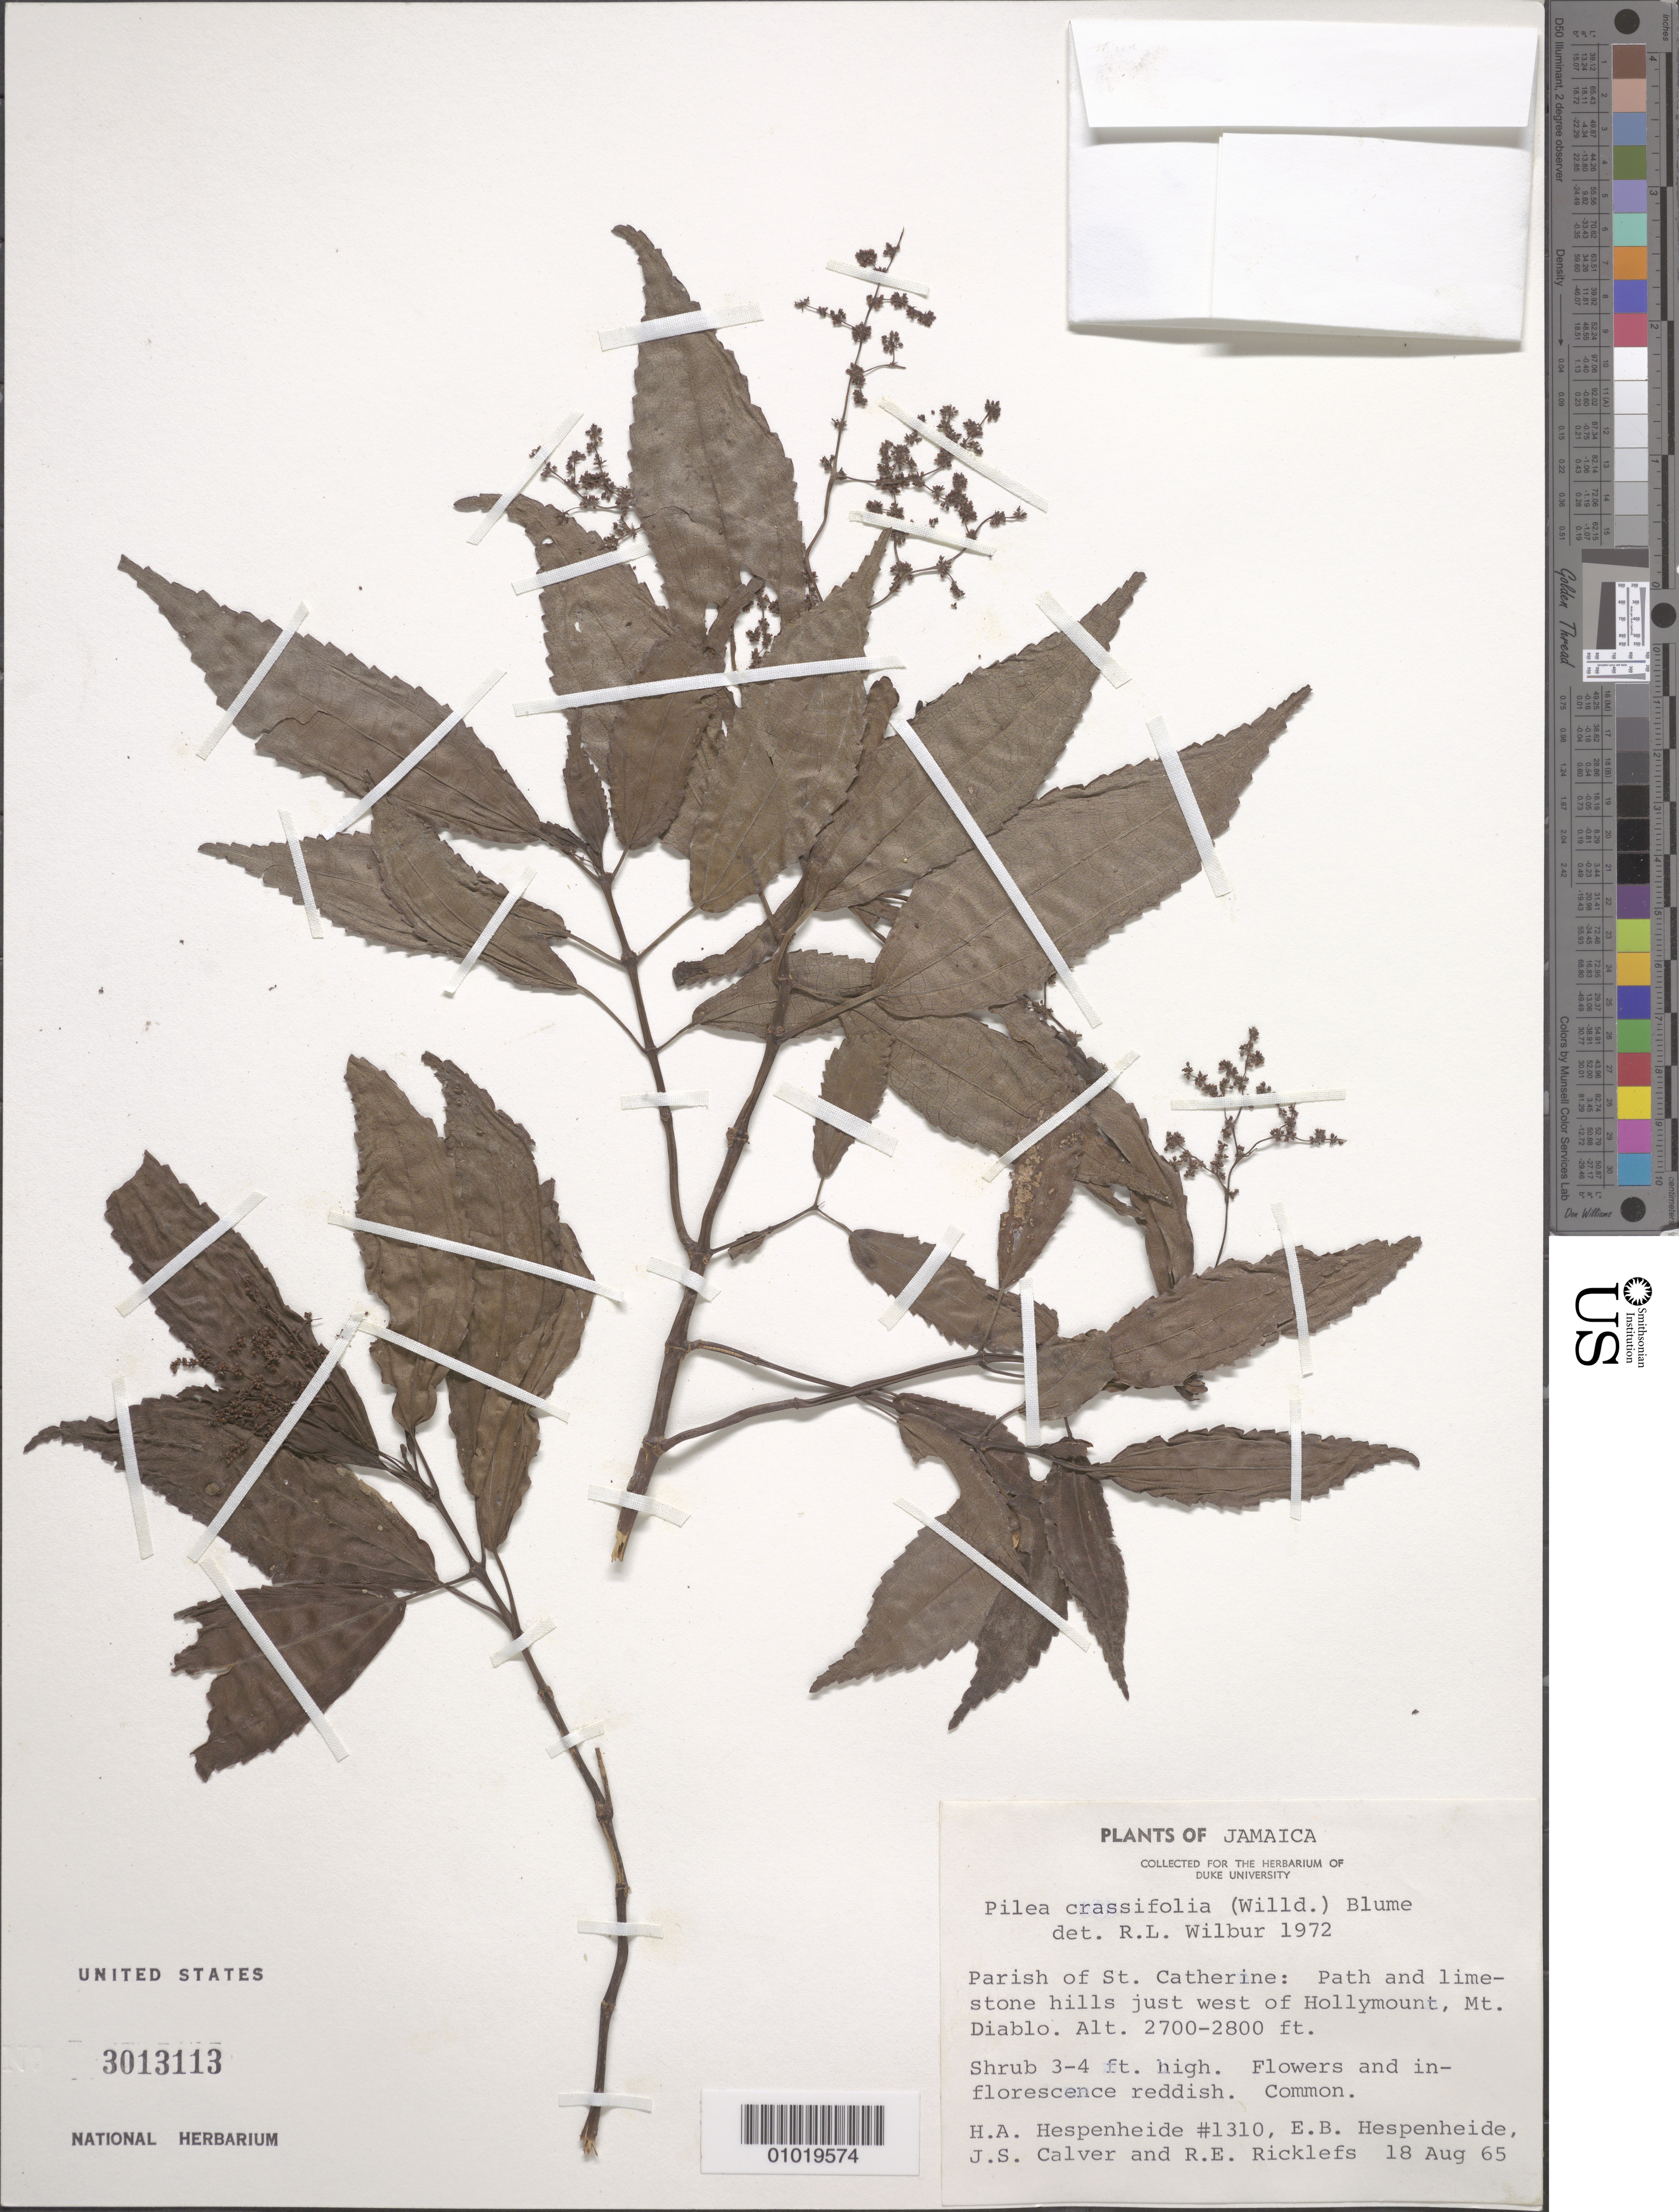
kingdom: Plantae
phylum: Tracheophyta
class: Magnoliopsida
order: Rosales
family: Urticaceae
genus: Pilea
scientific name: Pilea crassifolia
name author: (Willd.) Blume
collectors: H. A. Hespenheide, E. Hespenheide, J. Calver & R. Ricklefs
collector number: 1310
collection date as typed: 18 Aug 1965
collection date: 1965-08-18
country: Jamaica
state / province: Saint Catherine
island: Jamaica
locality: Path and limestone hills just west of Hollymount, Mt. Diablo.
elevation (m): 823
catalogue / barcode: US 3013113